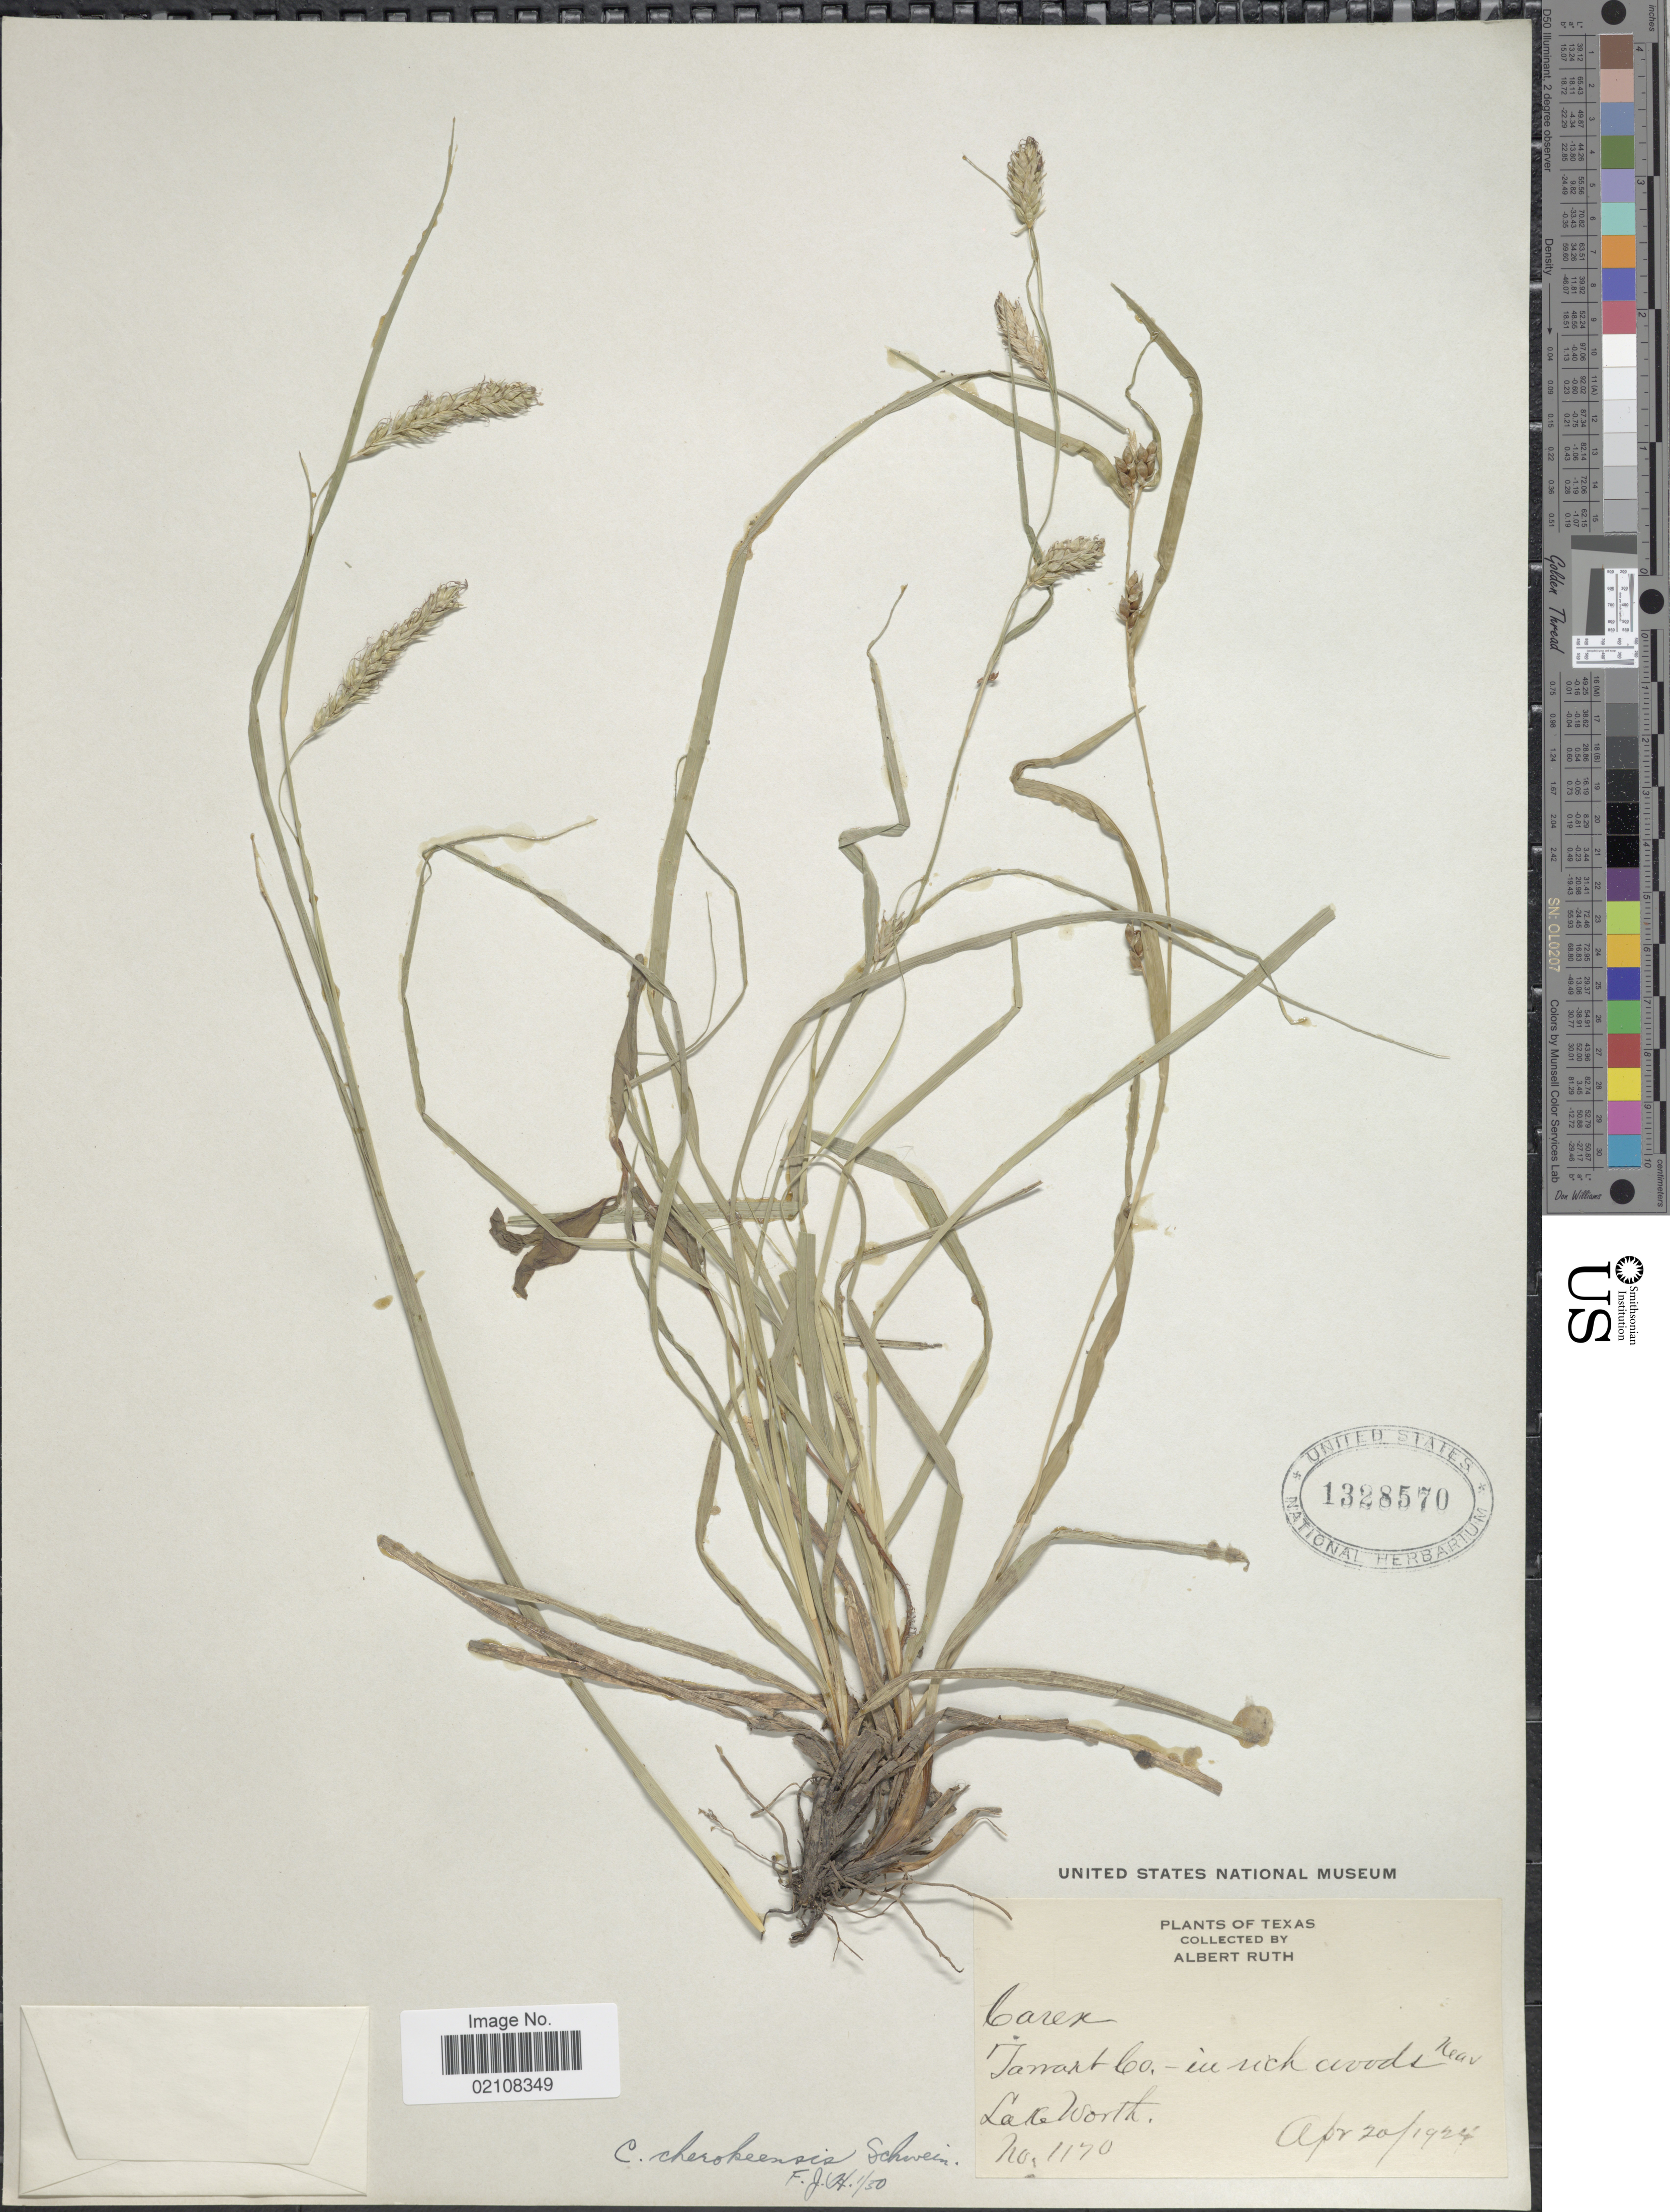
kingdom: Plantae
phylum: Tracheophyta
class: Liliopsida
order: Poales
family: Cyperaceae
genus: Carex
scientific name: Carex cherokeensis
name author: Schwein.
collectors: A. Ruth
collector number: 1170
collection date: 1924-04-20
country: United States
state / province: Texas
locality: Tawart Co., Lake Worth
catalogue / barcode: US 1328570